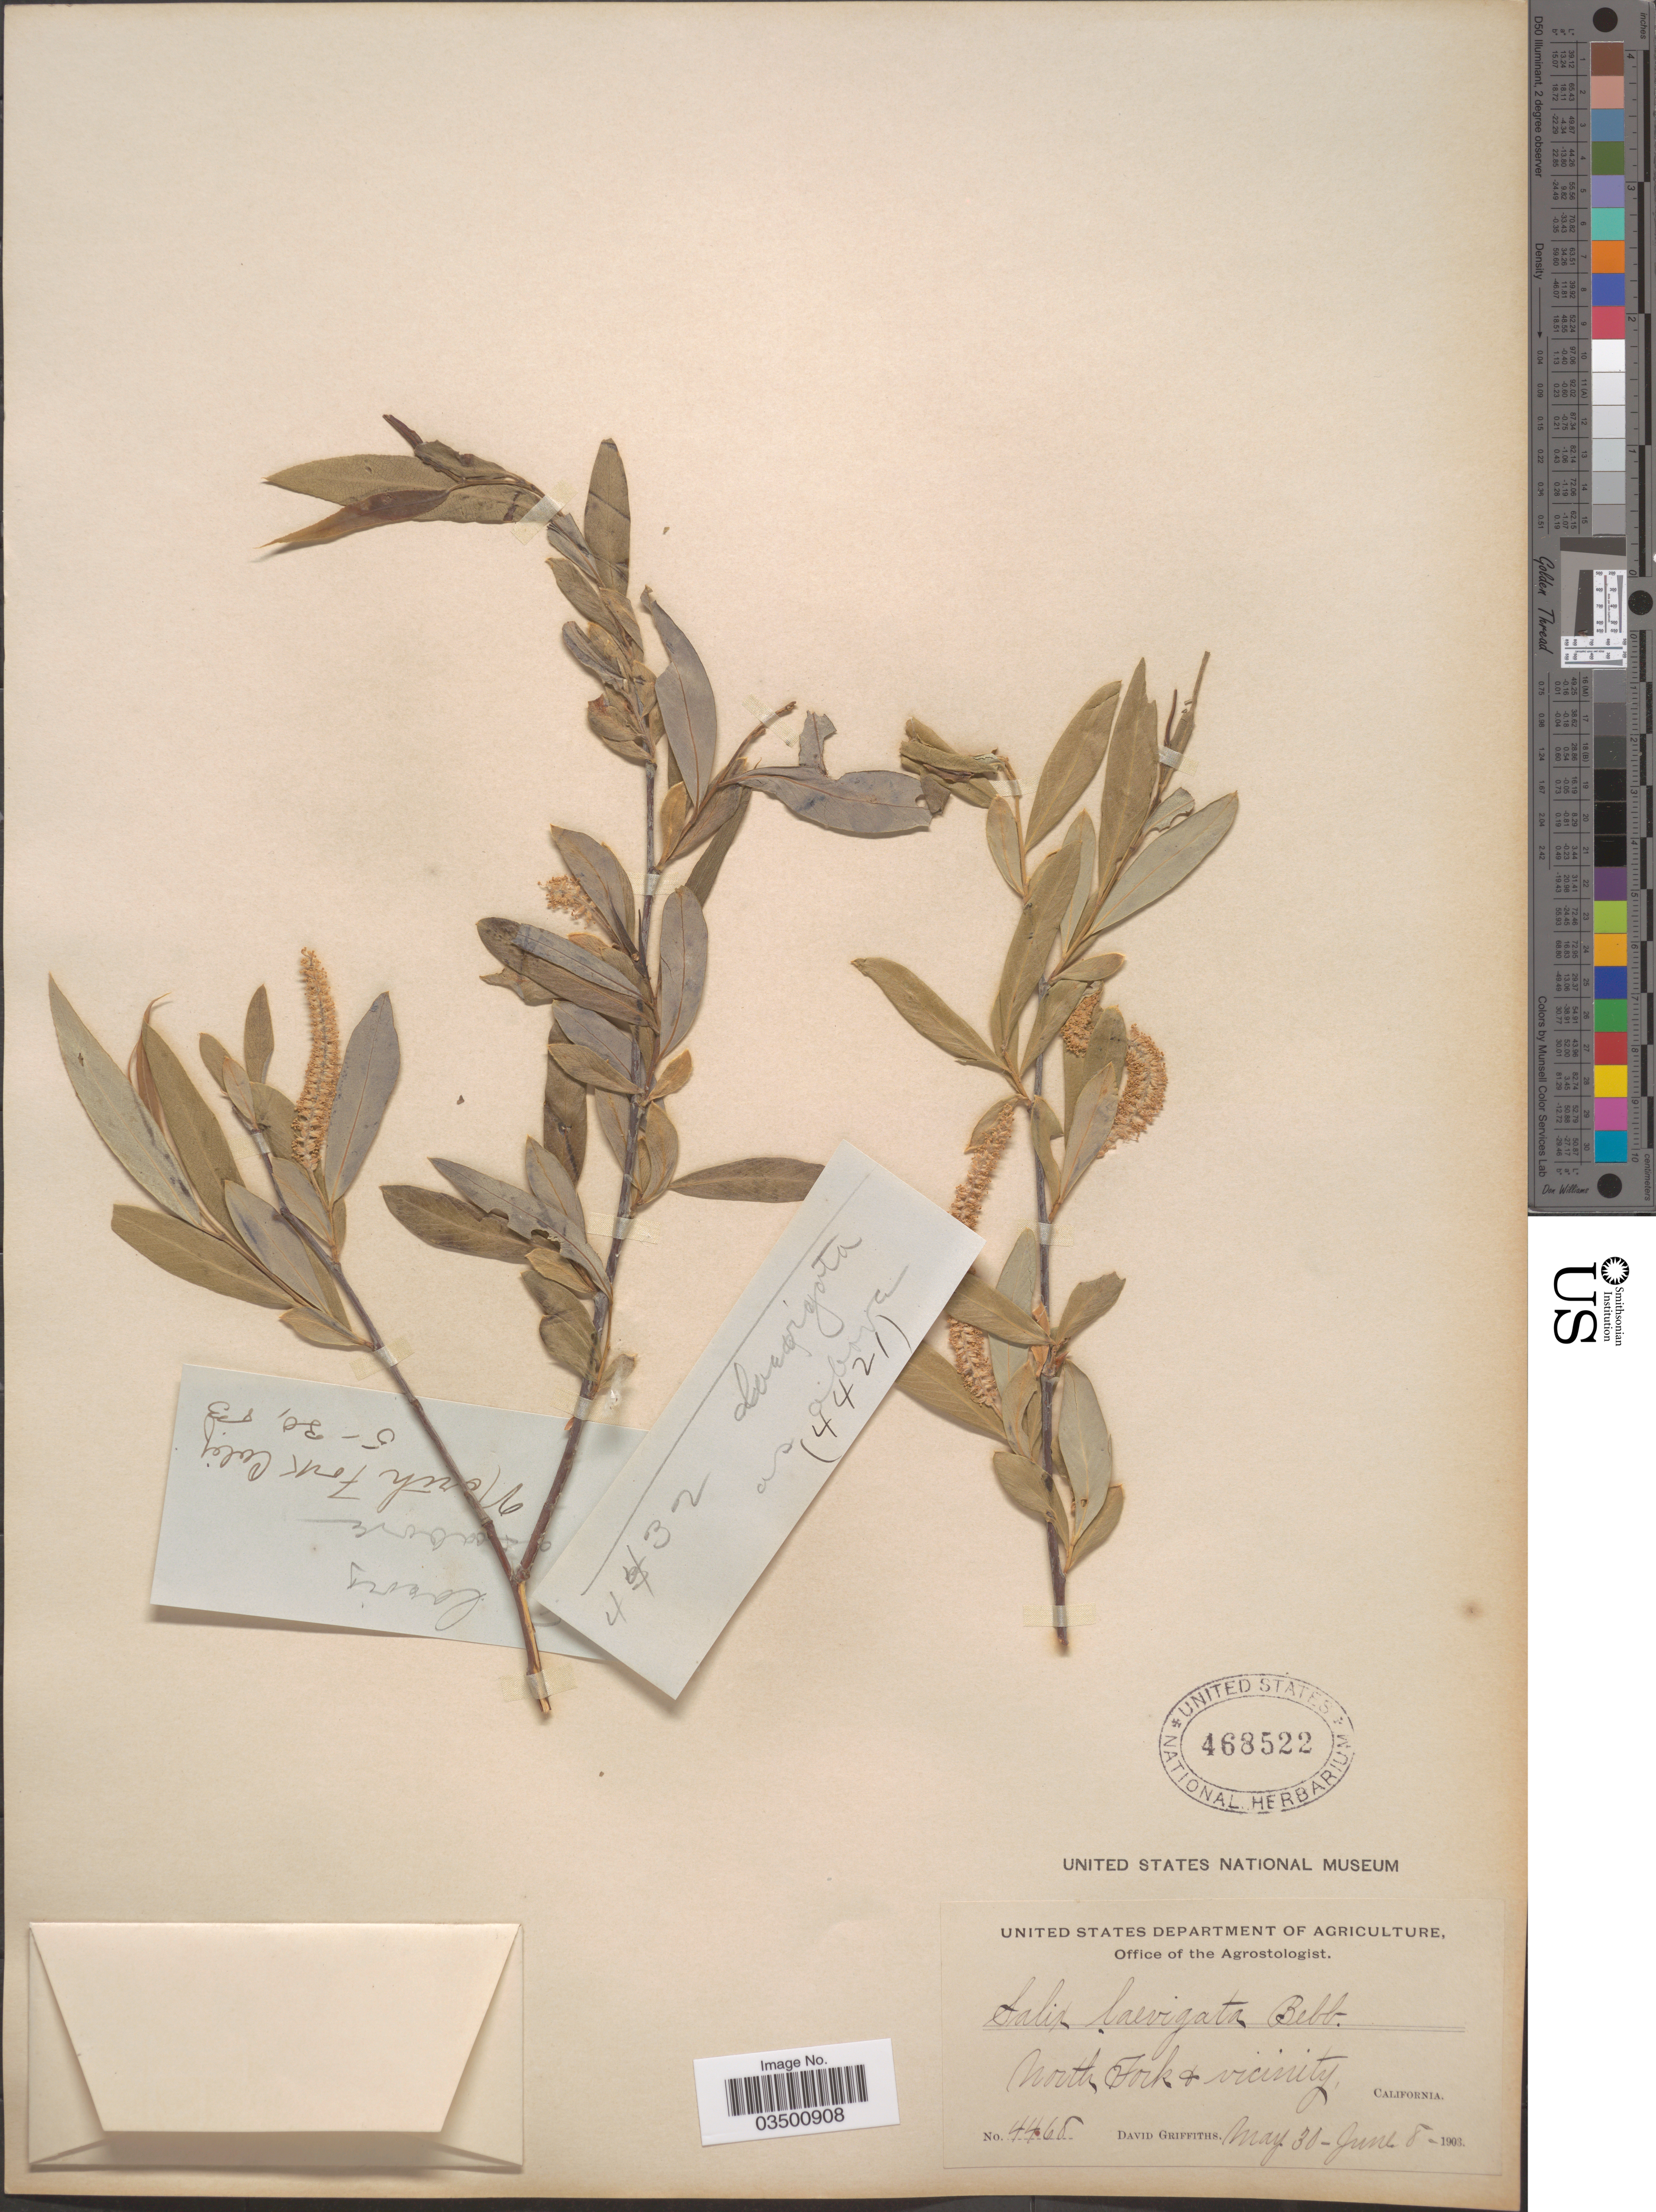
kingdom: Plantae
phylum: Tracheophyta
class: Magnoliopsida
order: Malpighiales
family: Salicaceae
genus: Salix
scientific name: Salix laevigata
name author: Bebb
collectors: D. Griffiths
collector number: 4468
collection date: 1903-05-30/1903-06-08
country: United States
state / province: California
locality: North Fork & vicinity.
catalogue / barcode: US 468522